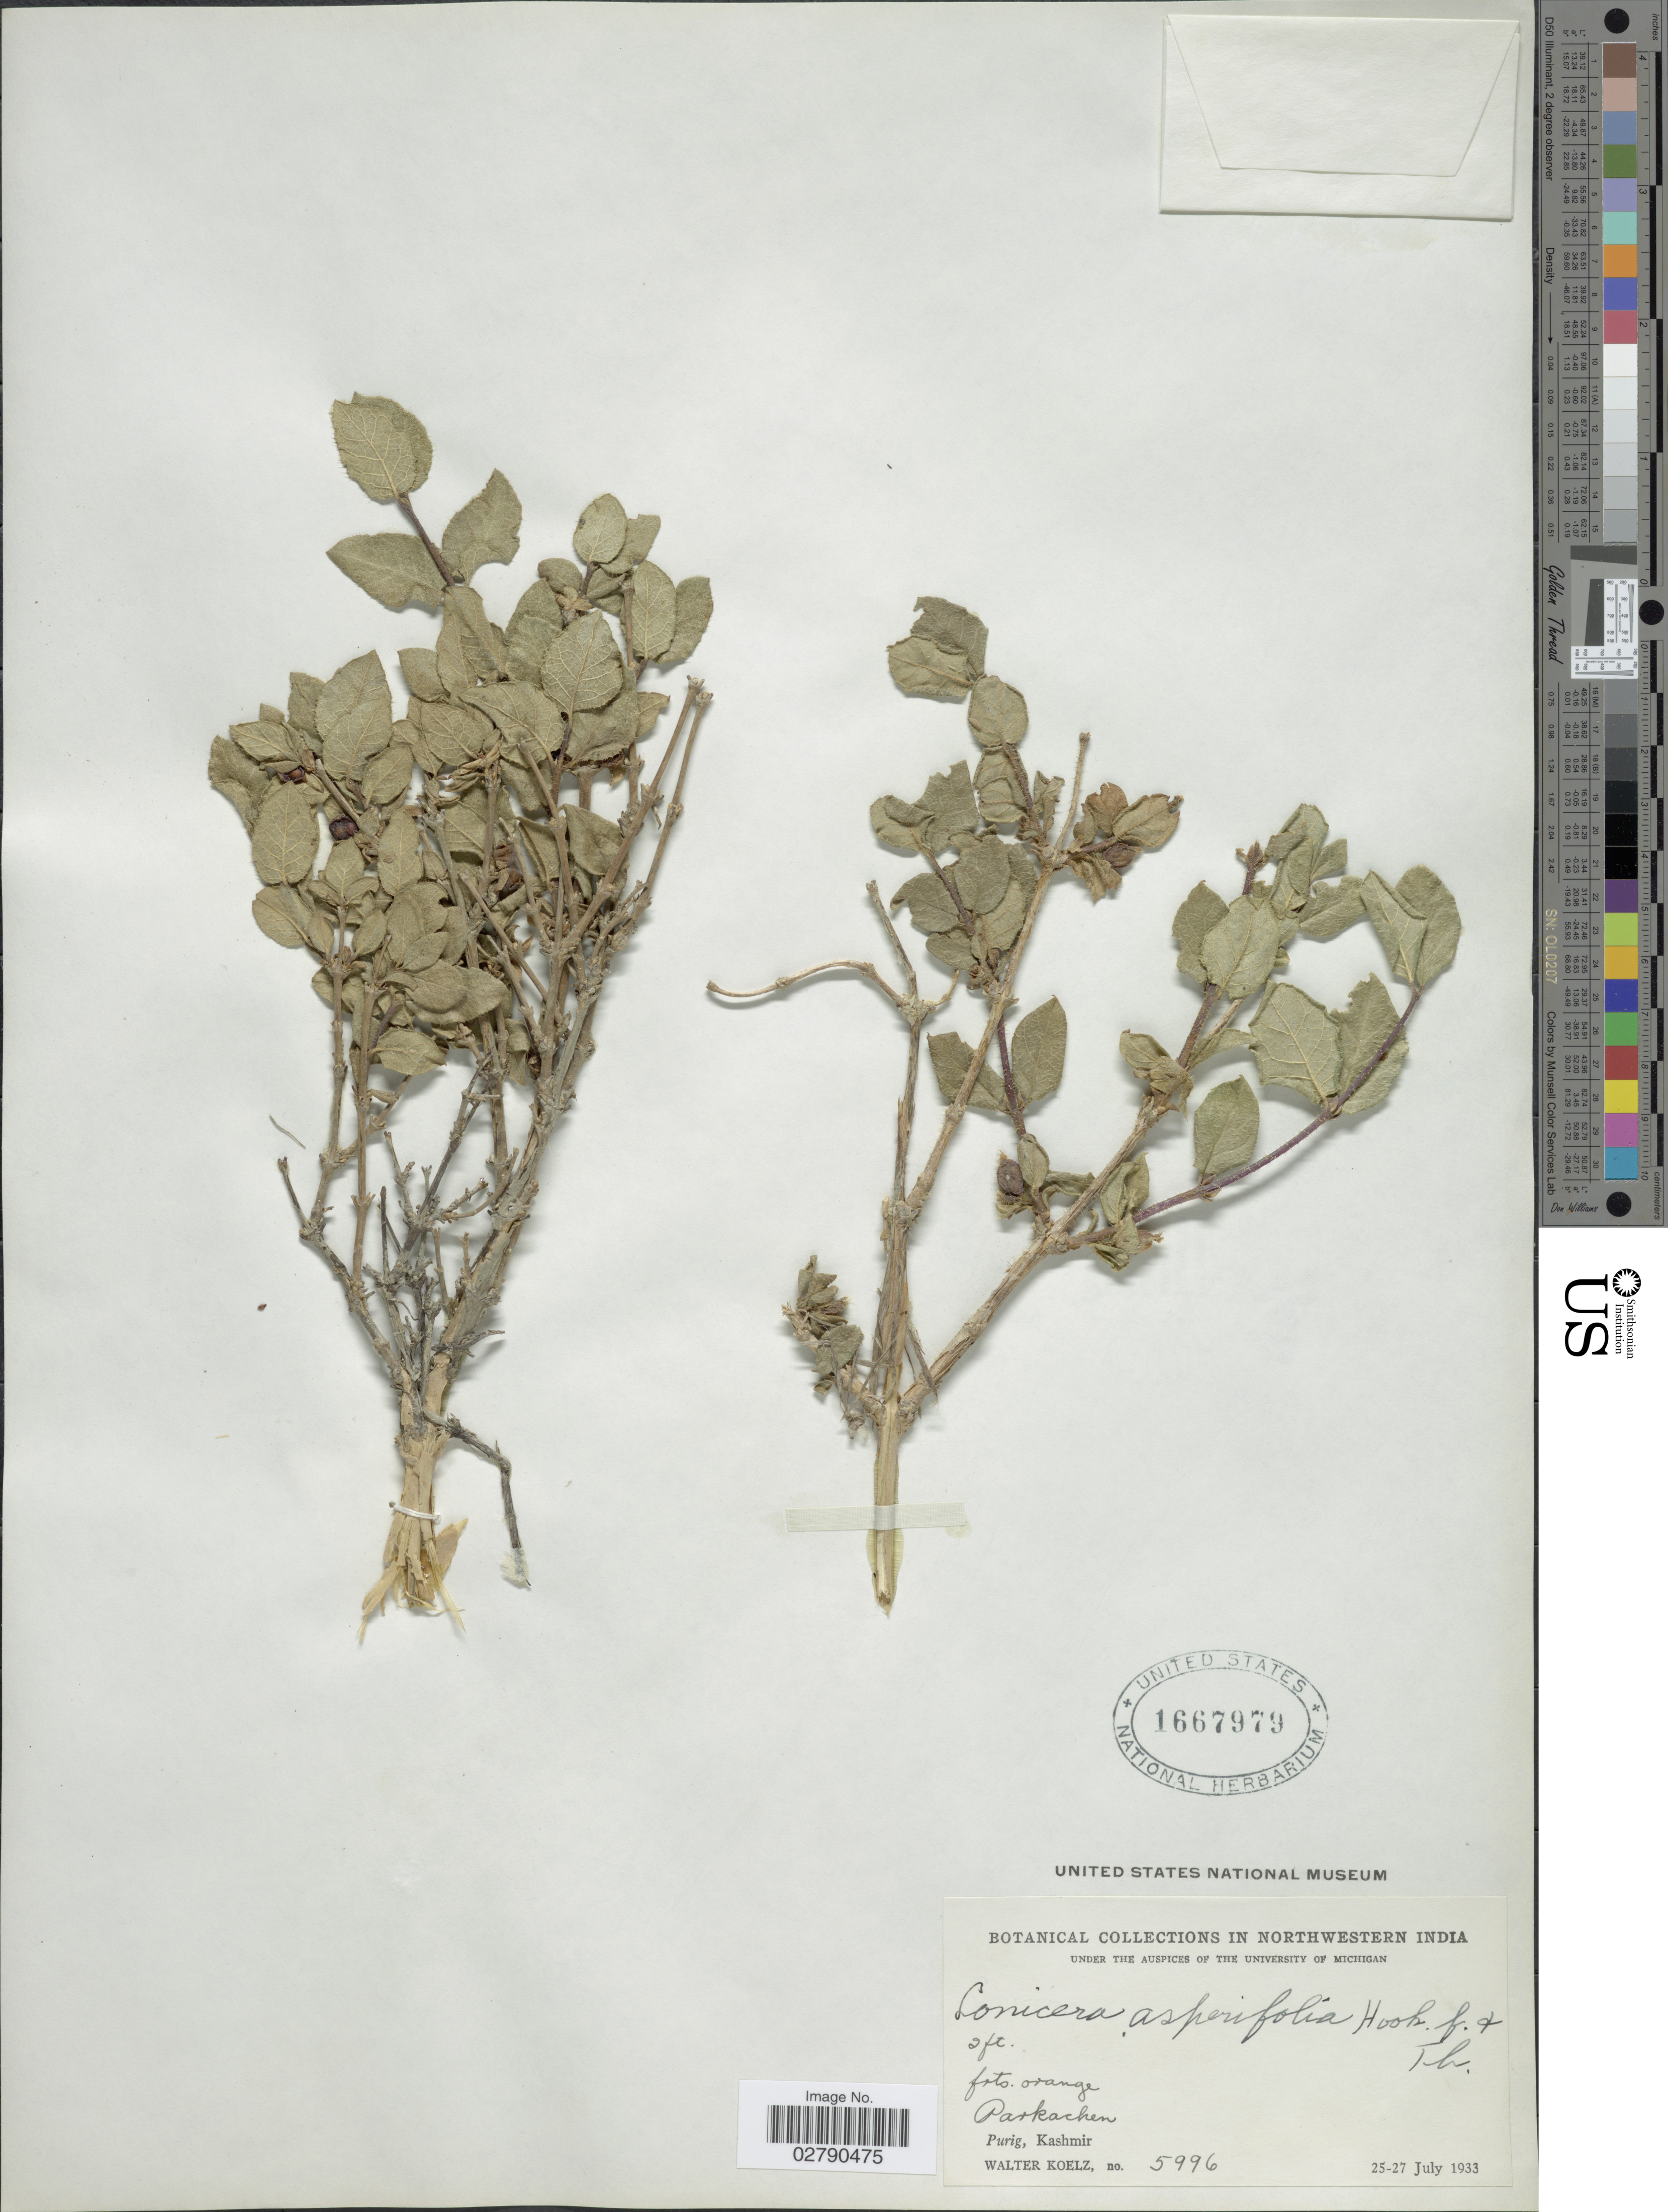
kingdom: Plantae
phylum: Tracheophyta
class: Magnoliopsida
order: Dipsacales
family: Caprifoliaceae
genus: Lonicera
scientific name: Lonicera asperifolia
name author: (Decne.) Hook. f. & Thomson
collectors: W. N. Koelz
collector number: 5996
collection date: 1933-07-25/1933-07-27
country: India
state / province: Jammu and Kashmir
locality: Northwestern India. Parkachen, Purig, Kashmir.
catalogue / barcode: US 1667979